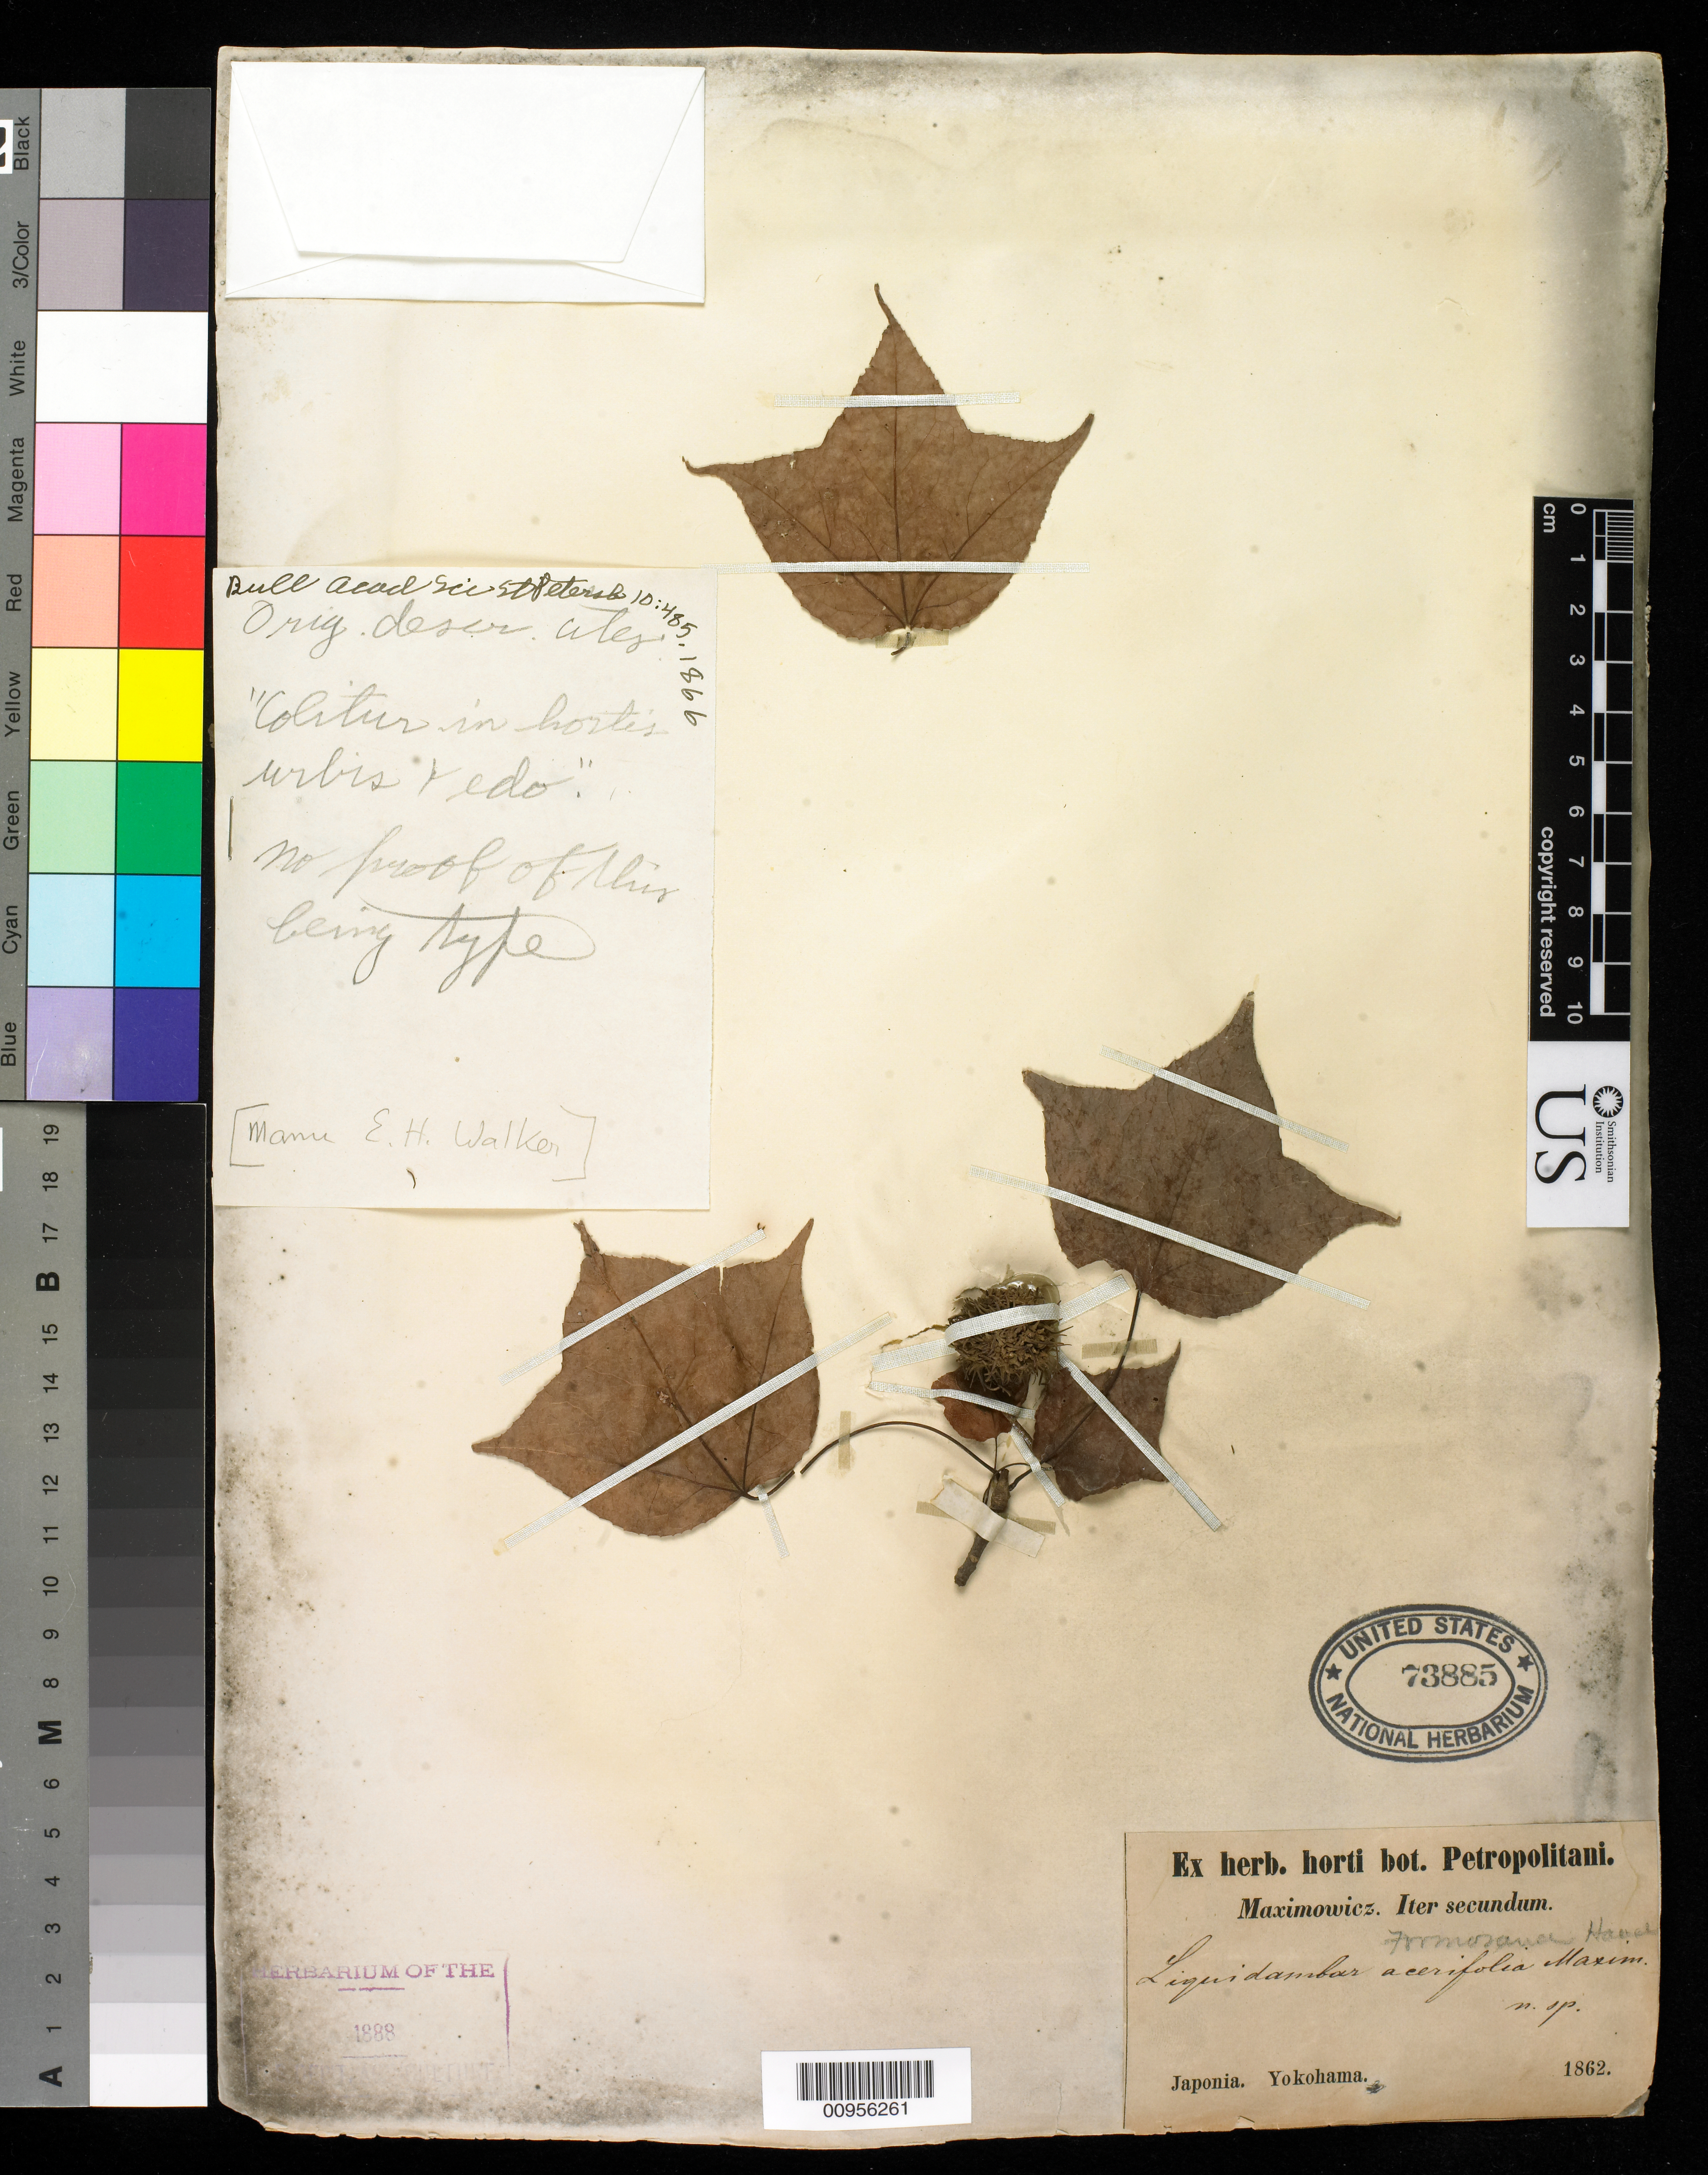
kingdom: Plantae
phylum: Tracheophyta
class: Magnoliopsida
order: Saxifragales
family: Altingiaceae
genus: Liquidambar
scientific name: Liquidambar acerifolia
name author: Maxim.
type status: Possible Type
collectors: C. J. Maximowicz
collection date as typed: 1862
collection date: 1862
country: Japan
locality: Japonia. Yokohama.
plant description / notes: Possibly also a type of Liquidambar maximowiczii Miq. (based on same type).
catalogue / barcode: US 73885